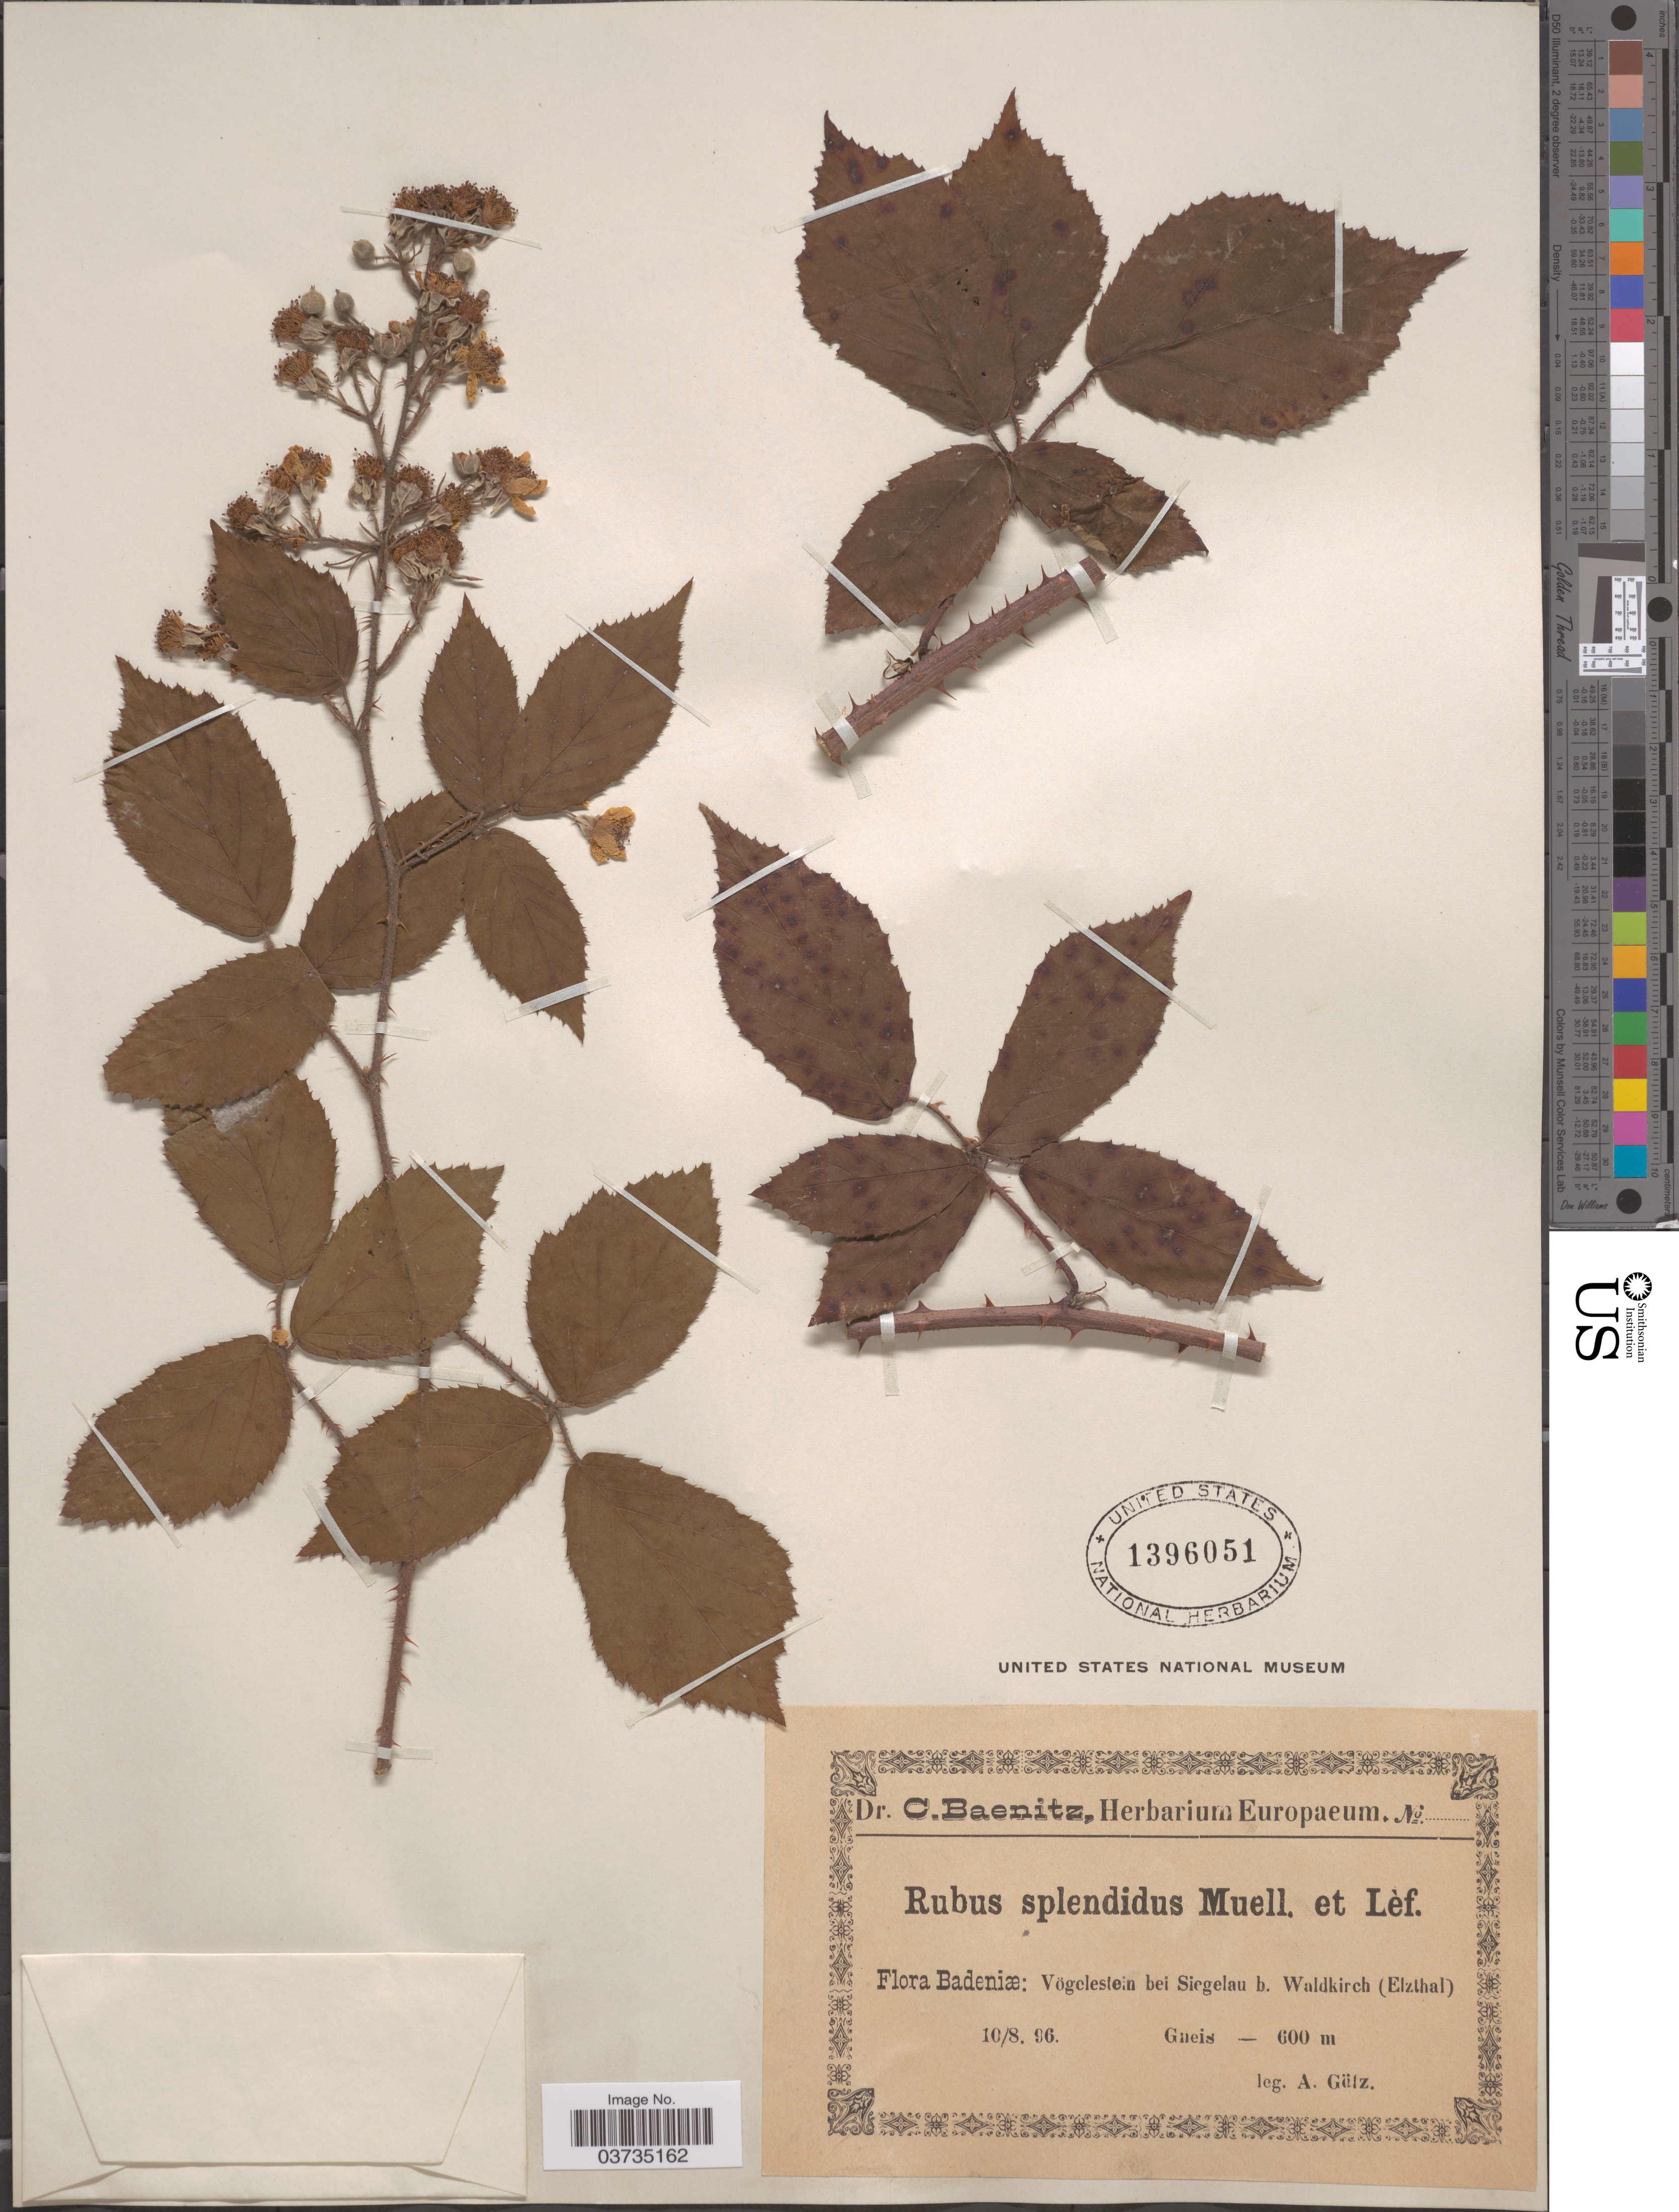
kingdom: Plantae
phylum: Tracheophyta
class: Magnoliopsida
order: Rosales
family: Rosaceae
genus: Rubus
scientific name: Rubus splendidus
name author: P.J. Müll. & Lefèvre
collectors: A. Götz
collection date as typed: Transcribed d/m/y: 10/8/96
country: Germany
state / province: Baden-Württemberg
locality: Badeniæ: Vögelestein bei Siegelau b. Waldkirch (Elzthal).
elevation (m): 600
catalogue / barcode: US 1396051